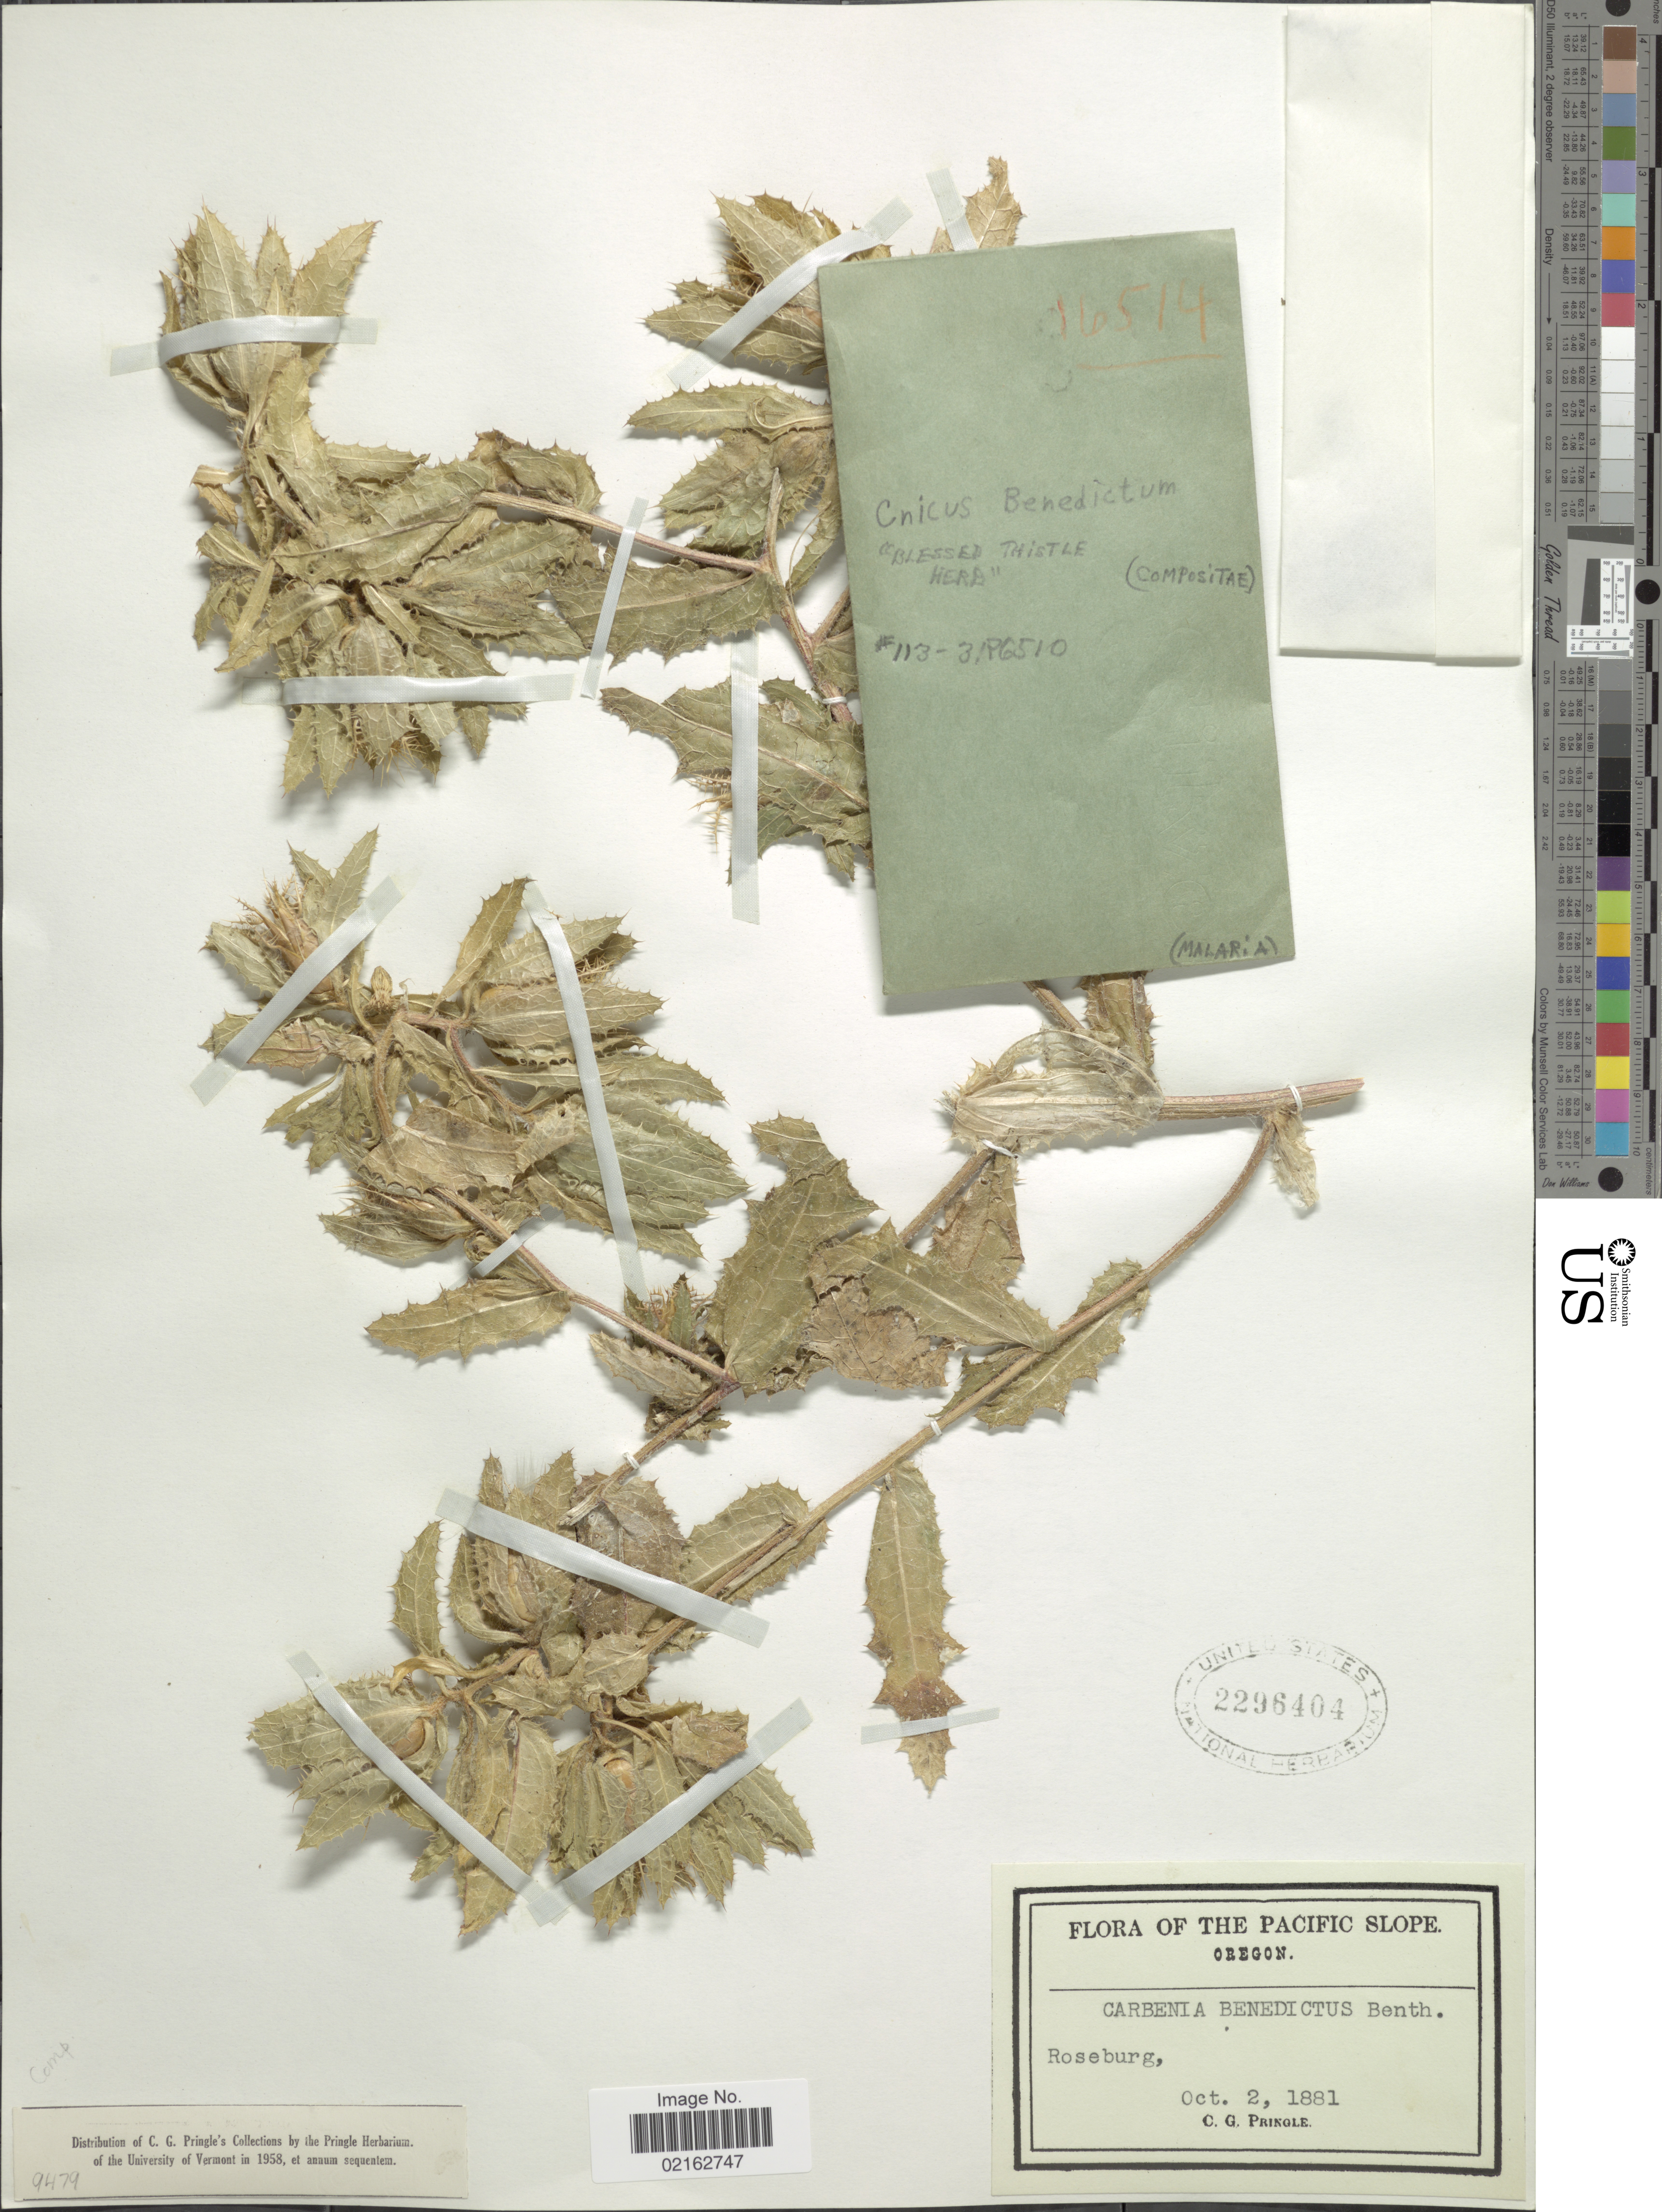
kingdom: Plantae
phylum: Tracheophyta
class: Magnoliopsida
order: Asterales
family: Asteraceae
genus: Centaurea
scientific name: Centaurea benedicta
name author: (L.) L.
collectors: C. G. Pringle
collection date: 1881-10-02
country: United States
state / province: Oregon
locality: Pacific Slope. Oregon. Roseburg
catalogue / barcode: US 2296404